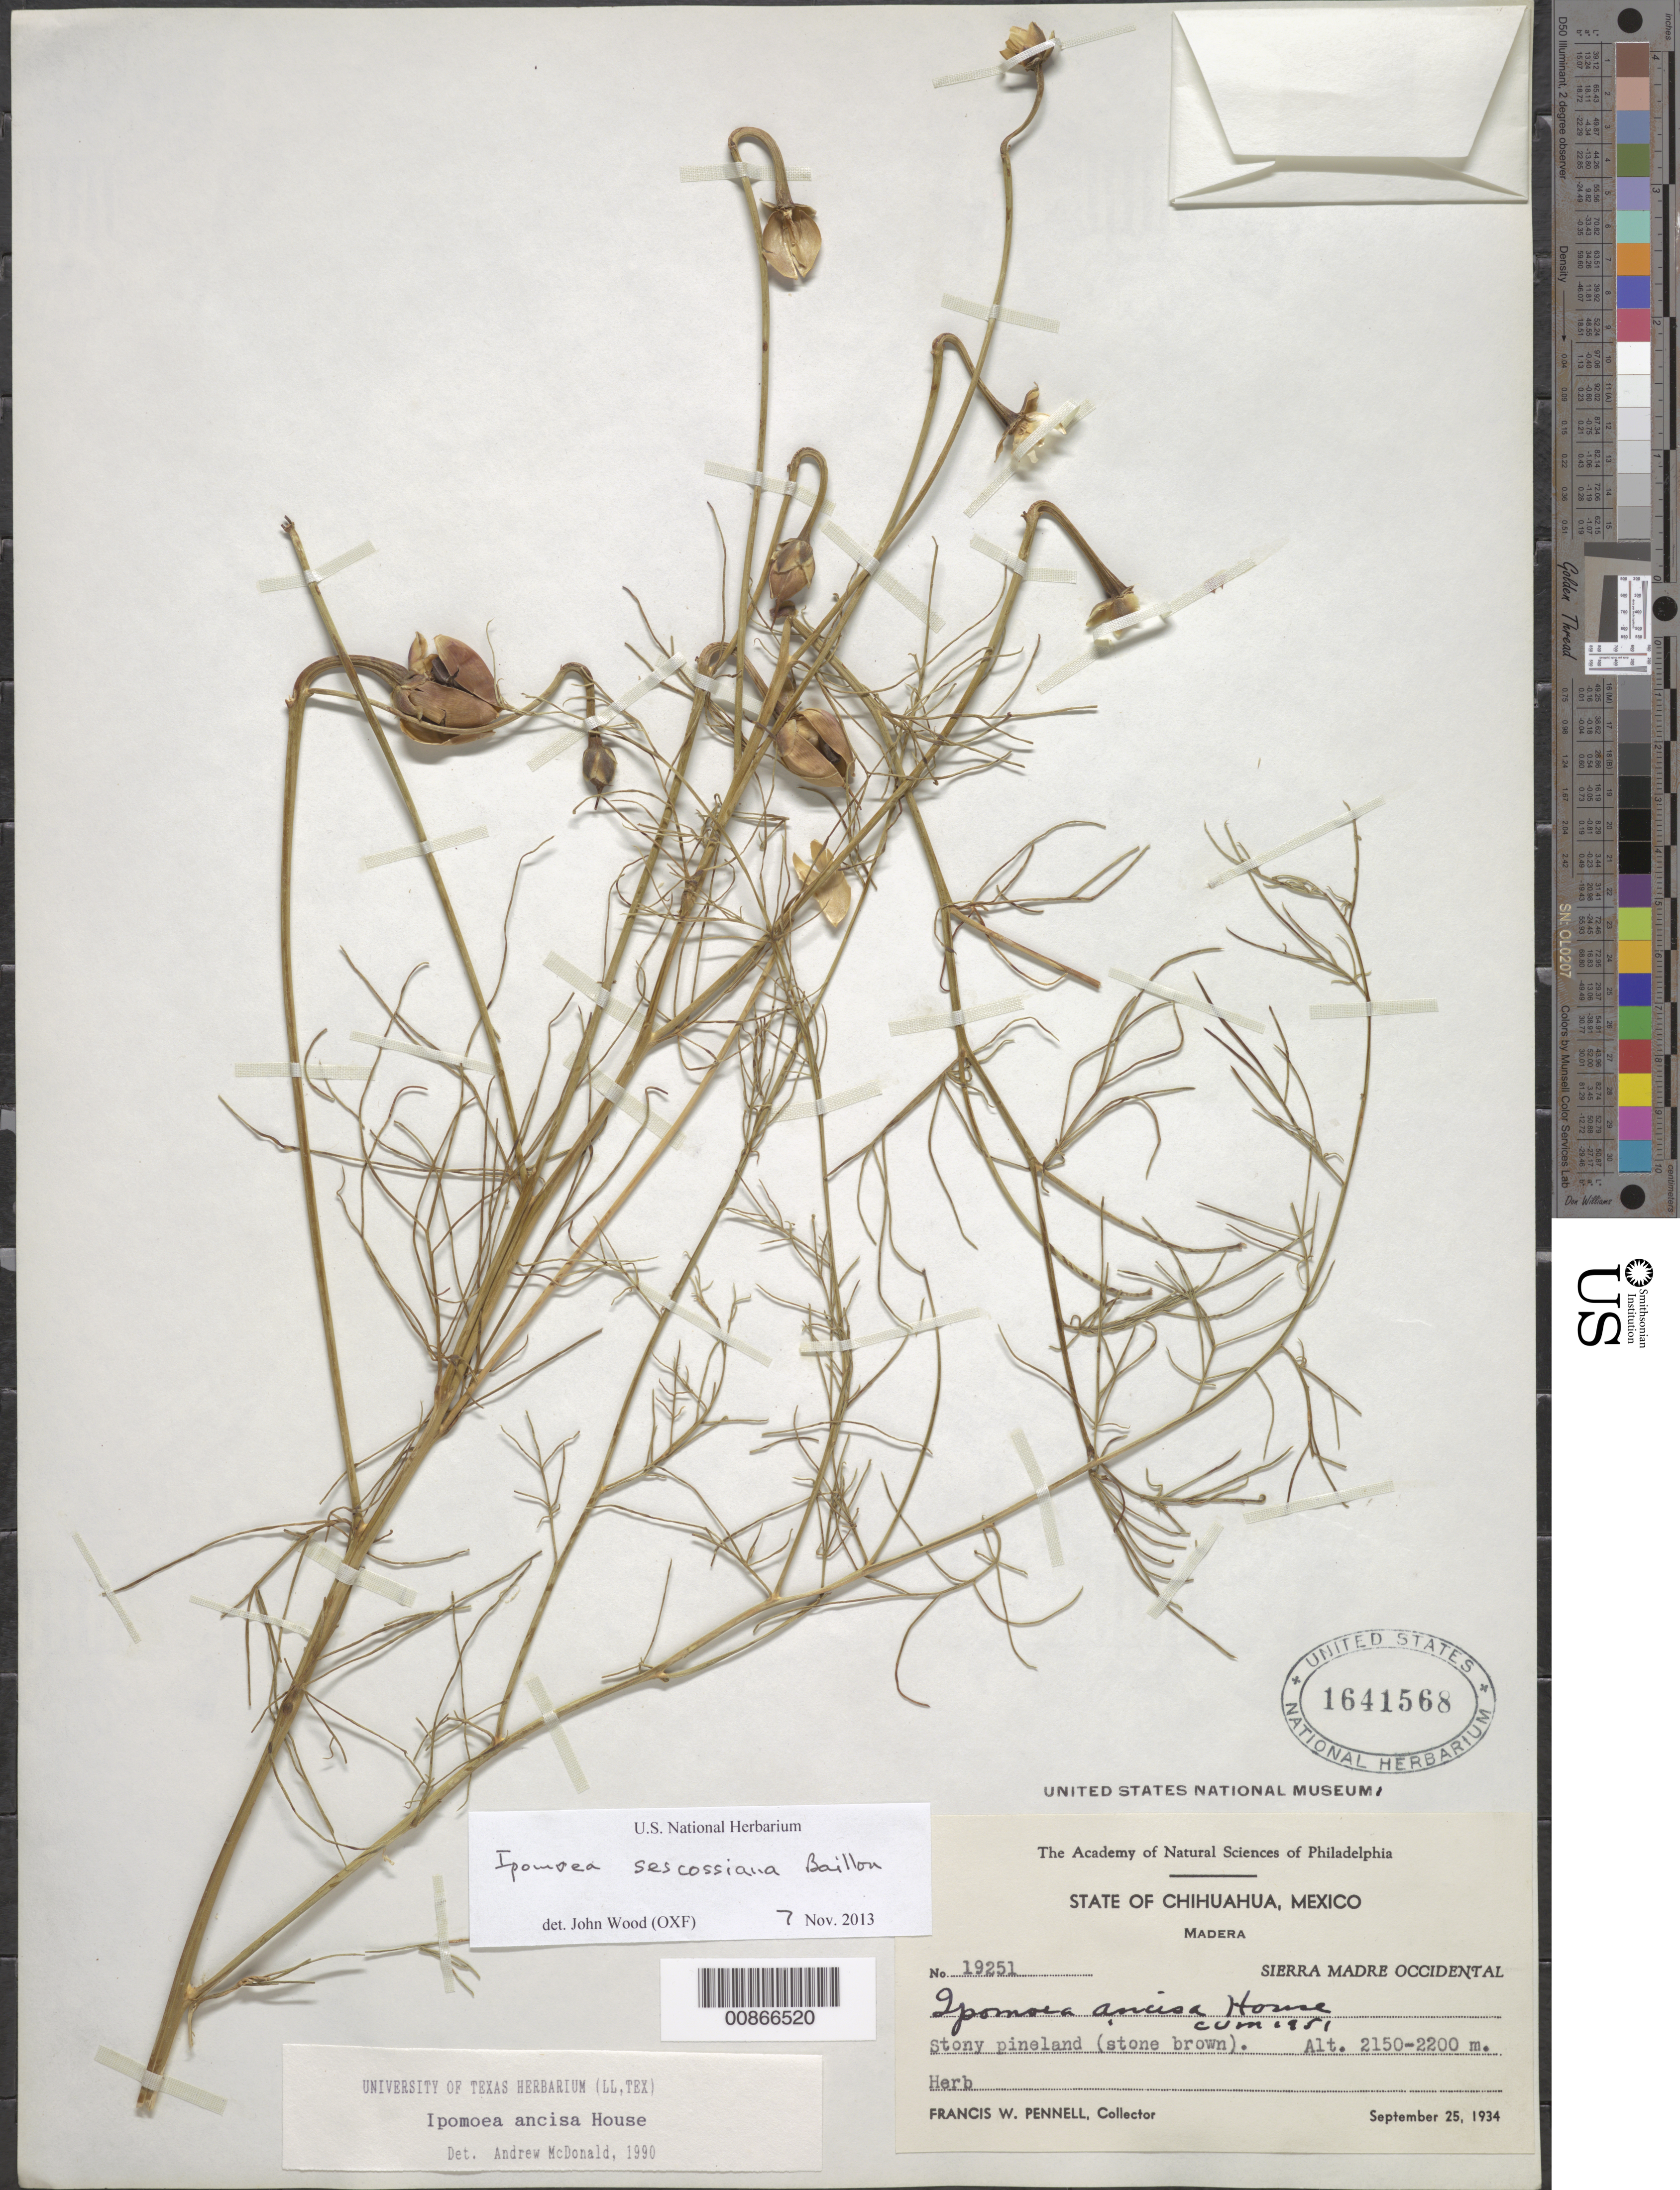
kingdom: Plantae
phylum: Tracheophyta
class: Magnoliopsida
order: Solanales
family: Convolvulaceae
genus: Ipomoea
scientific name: Ipomoea sescossiana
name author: Baill.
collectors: F. W. Pennell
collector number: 19251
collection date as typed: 25 Sep 1934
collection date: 1934-09-25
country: Mexico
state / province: Chihuahua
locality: Madera, Chihuahua. Sierra Madre Occidental.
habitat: Stony pineland (stone brown).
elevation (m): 2200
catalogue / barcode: US 1641568